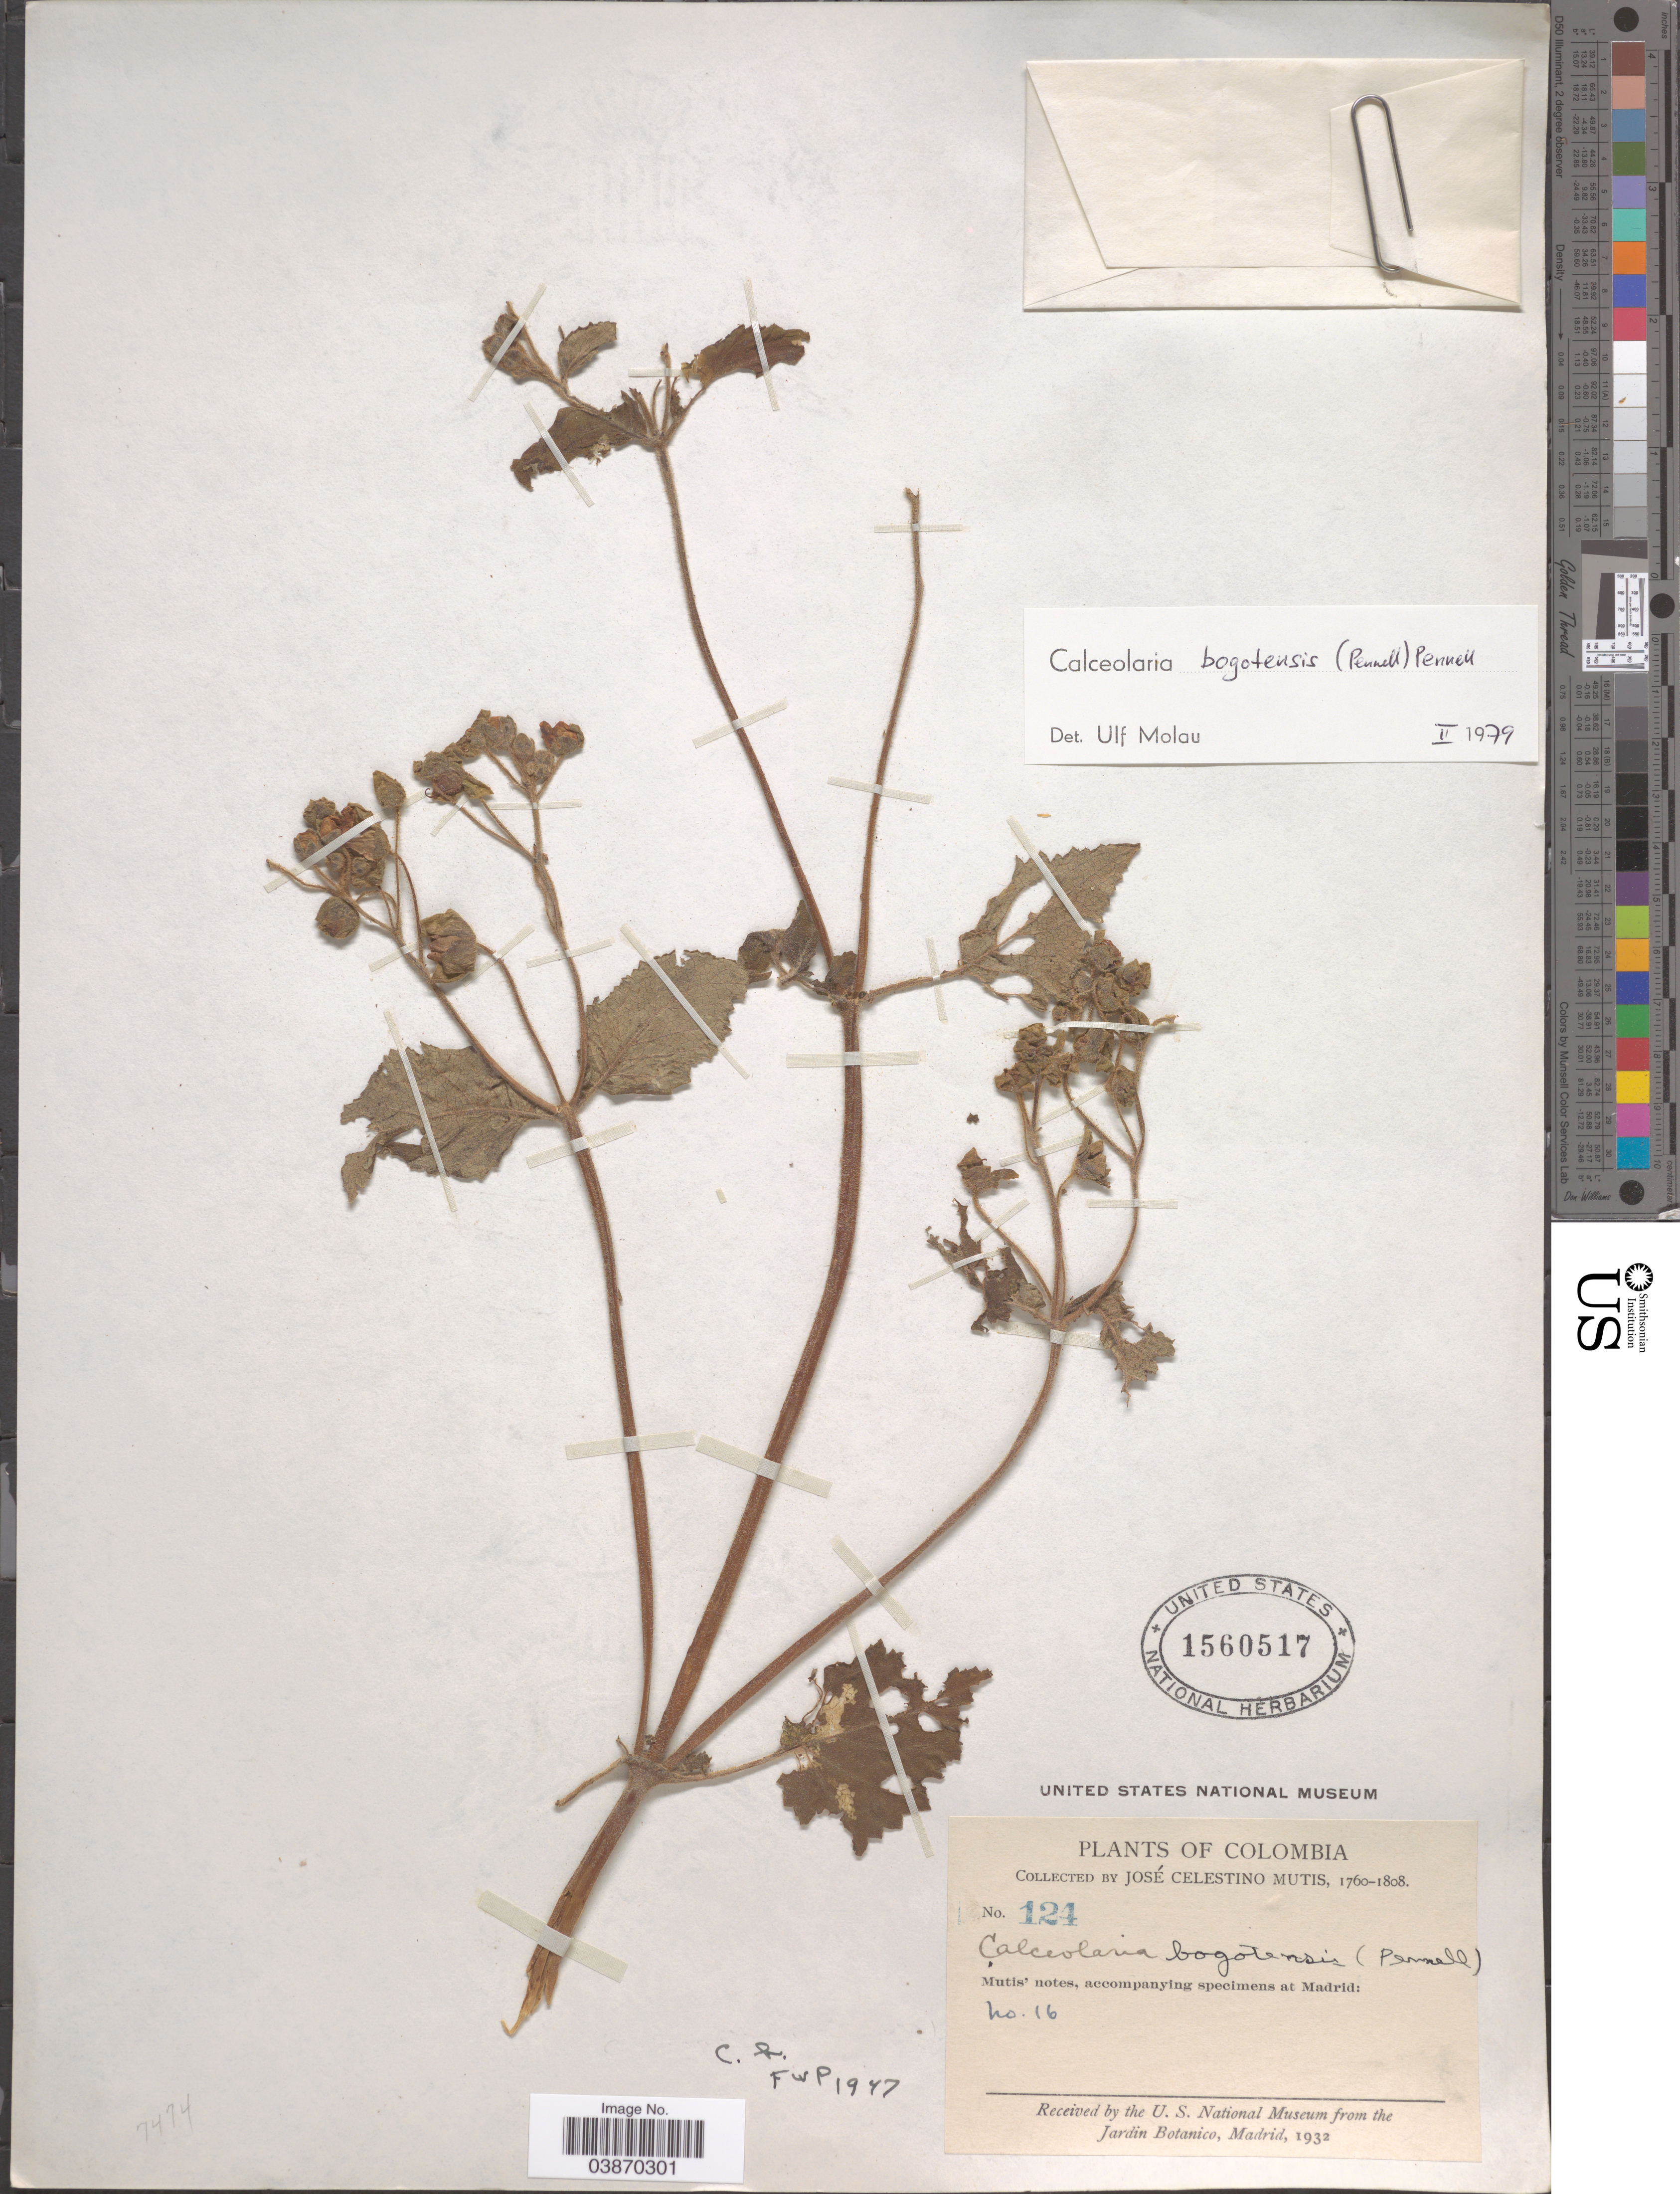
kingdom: Plantae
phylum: Tracheophyta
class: Magnoliopsida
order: Lamiales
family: Calceolariaceae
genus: Calceolaria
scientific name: Calceolaria bogotensis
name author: (Pennell) Pennell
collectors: J. C. B. Mutis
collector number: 124/16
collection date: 1760/1808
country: Colombia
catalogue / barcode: US 1560517